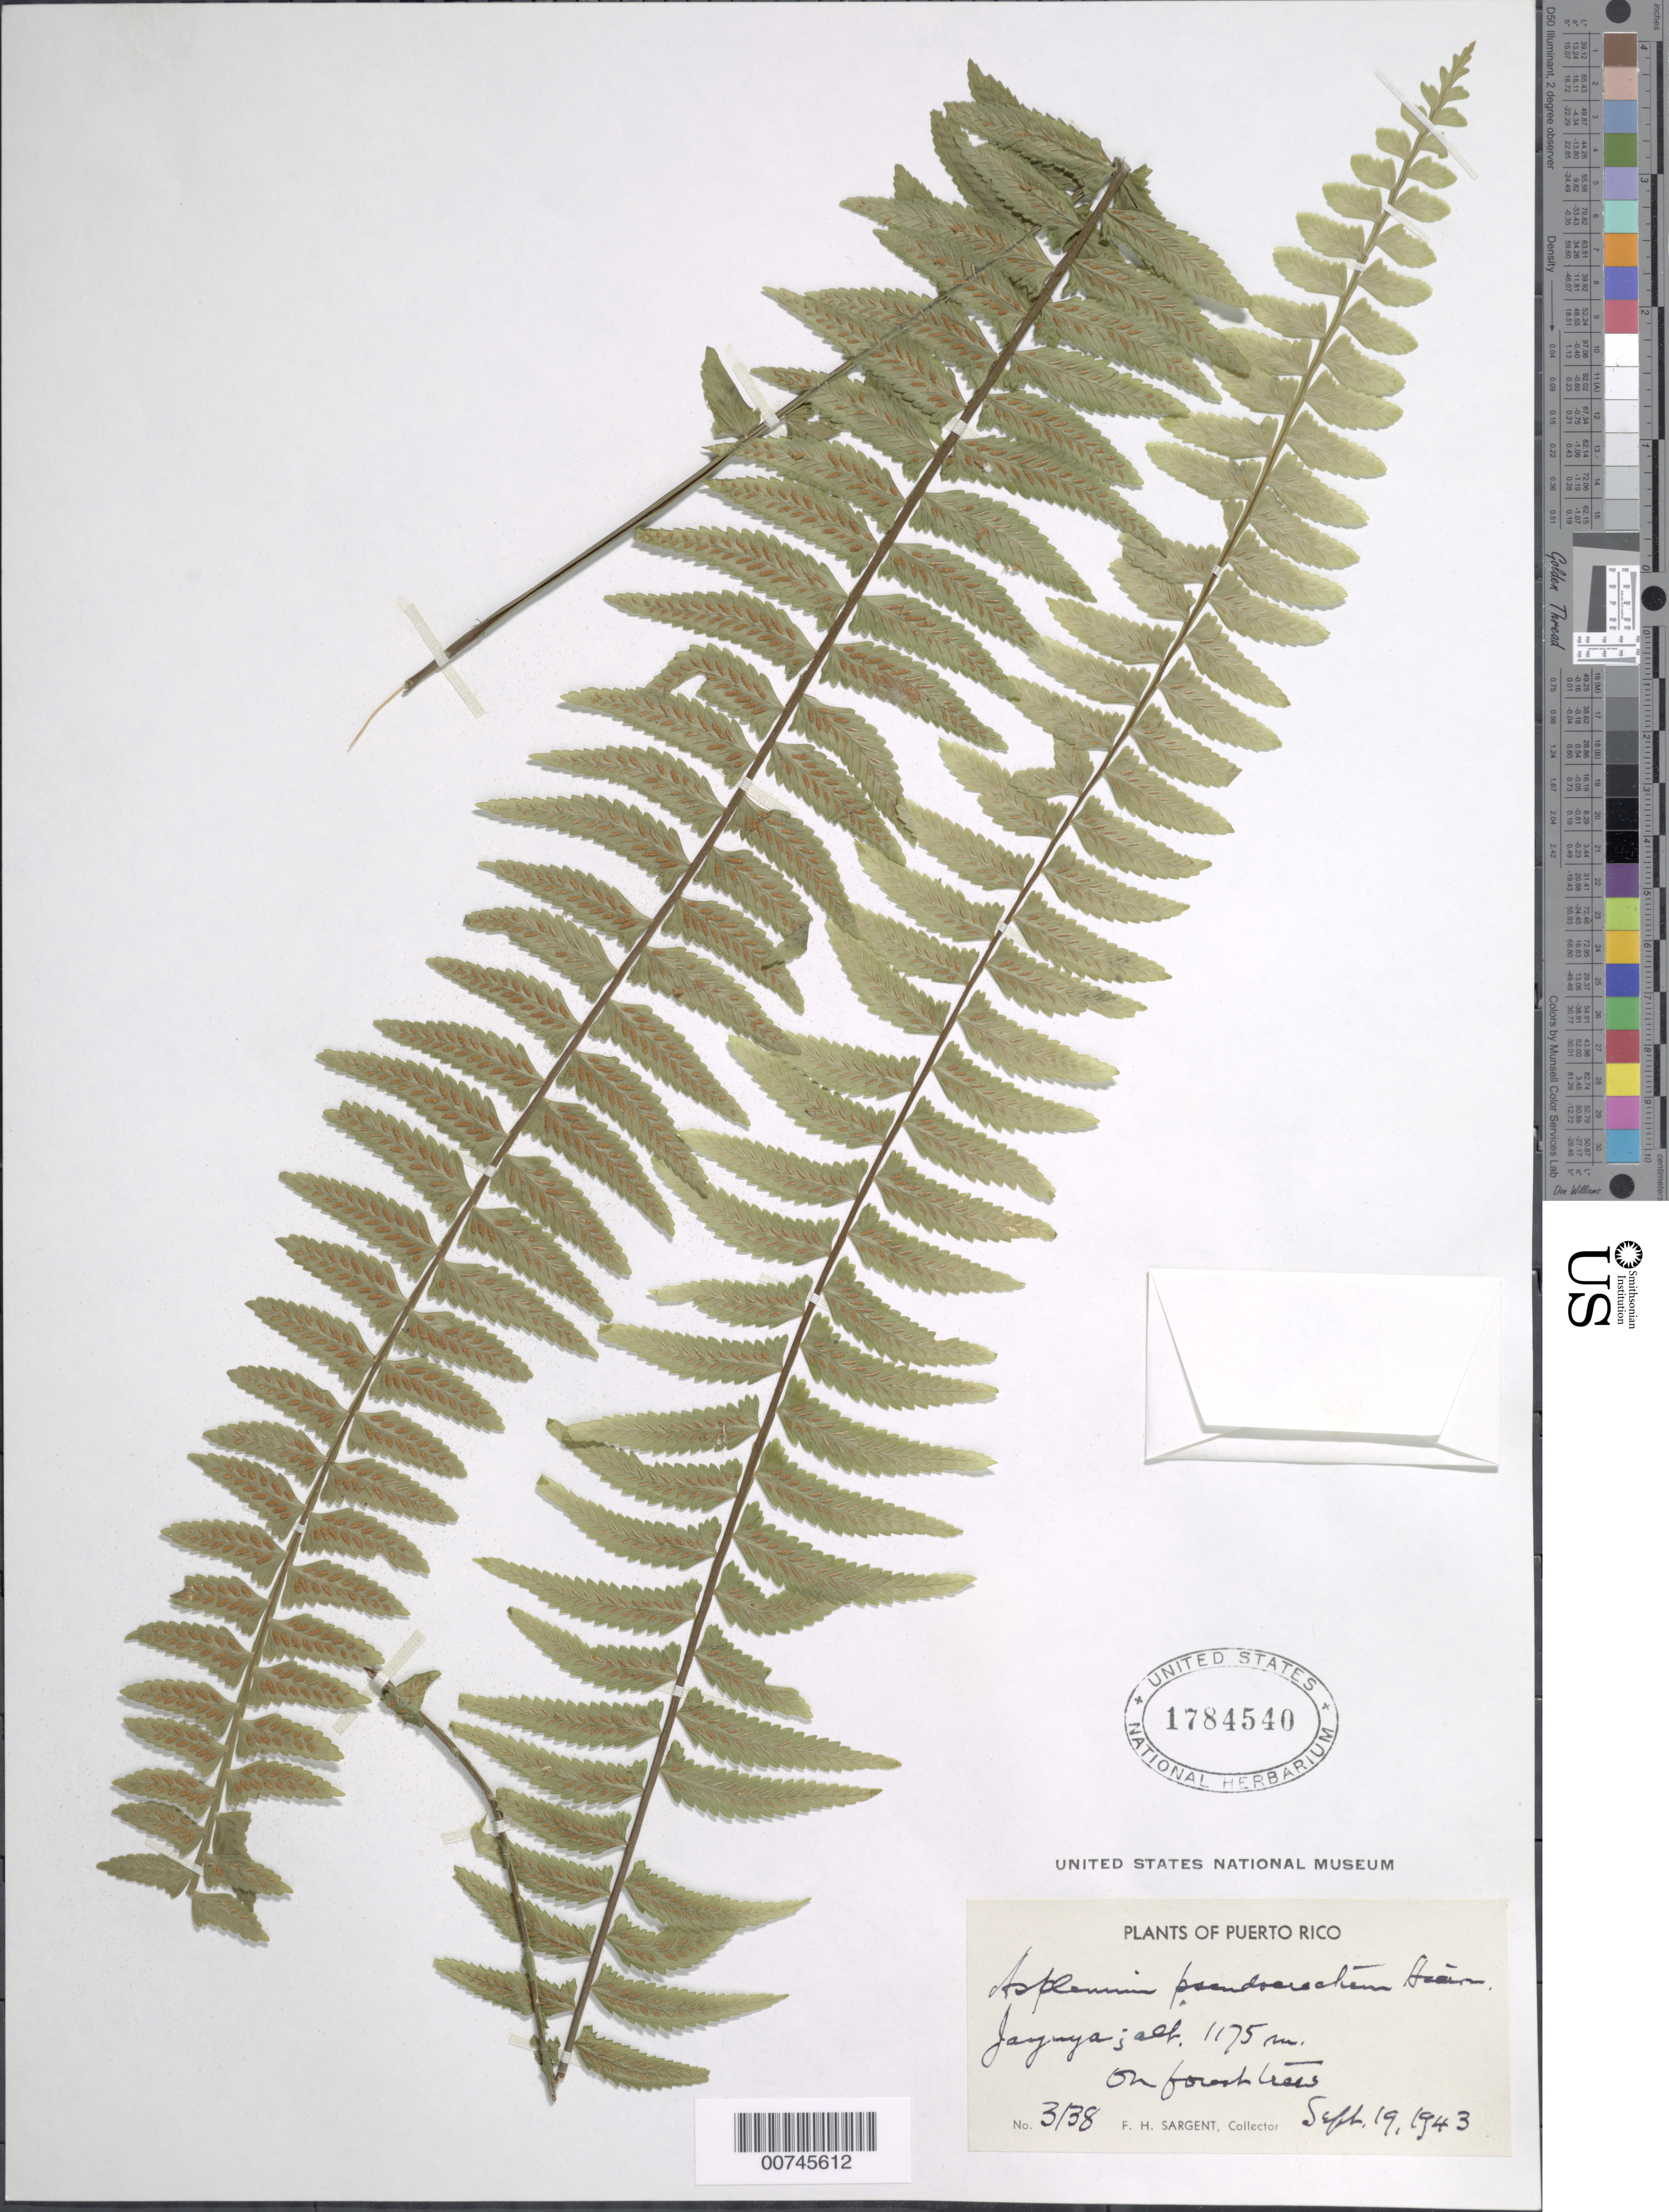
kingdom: Plantae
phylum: Tracheophyta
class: Polypodiopsida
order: Polypodiales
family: Aspleniaceae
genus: Asplenium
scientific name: Asplenium pteropus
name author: Kaulf.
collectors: F. H. Sargent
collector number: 3138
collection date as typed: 19 Sep 1943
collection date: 1943-09-19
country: Puerto Rico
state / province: Jayuya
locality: Jayuya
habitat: On forest trees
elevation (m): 1175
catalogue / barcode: US 1784540